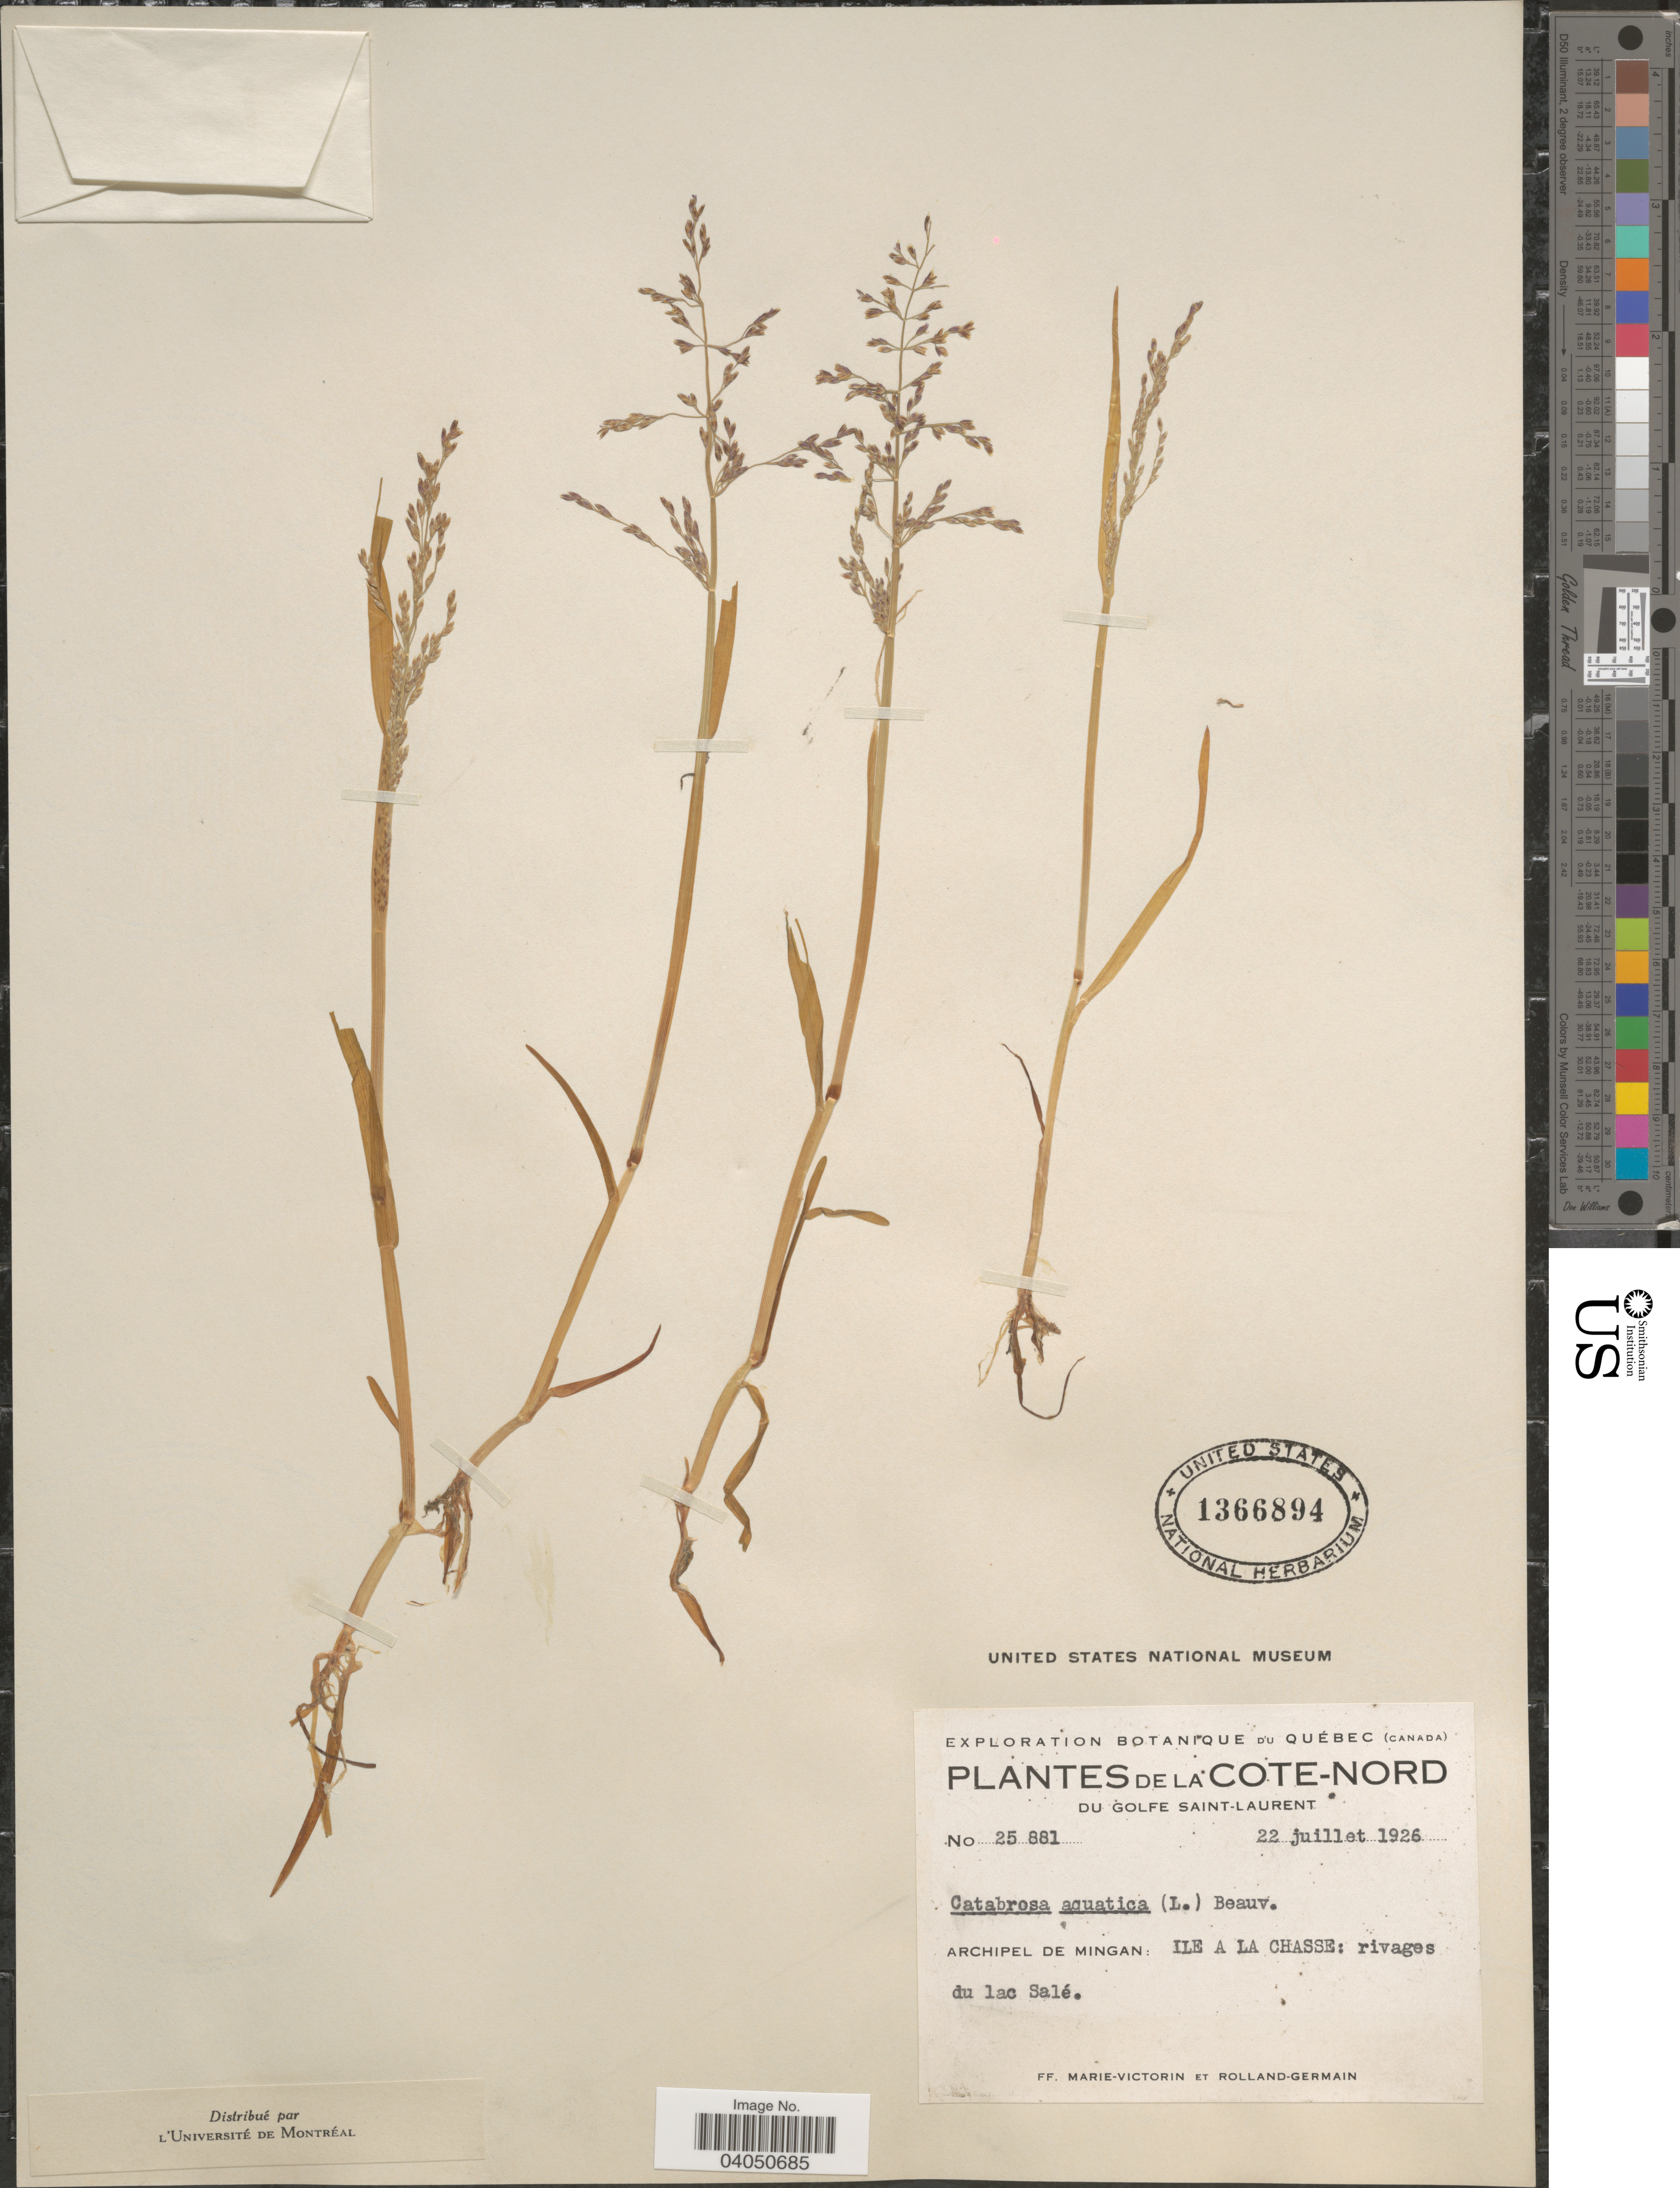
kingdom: Plantae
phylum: Tracheophyta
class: Liliopsida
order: Poales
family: Poaceae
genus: Catabrosa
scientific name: Catabrosa aquatica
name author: (L.) P. Beauv.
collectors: F. Marie-Victorin & Rolland-Germain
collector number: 25881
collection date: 1926-07-22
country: Canada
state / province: Quebec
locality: La Cote-nord du Golfe Saint-Laurent. Archipel de Mingan: Ile a La Chasse: rivages du lac Salé.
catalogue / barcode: US 1366894